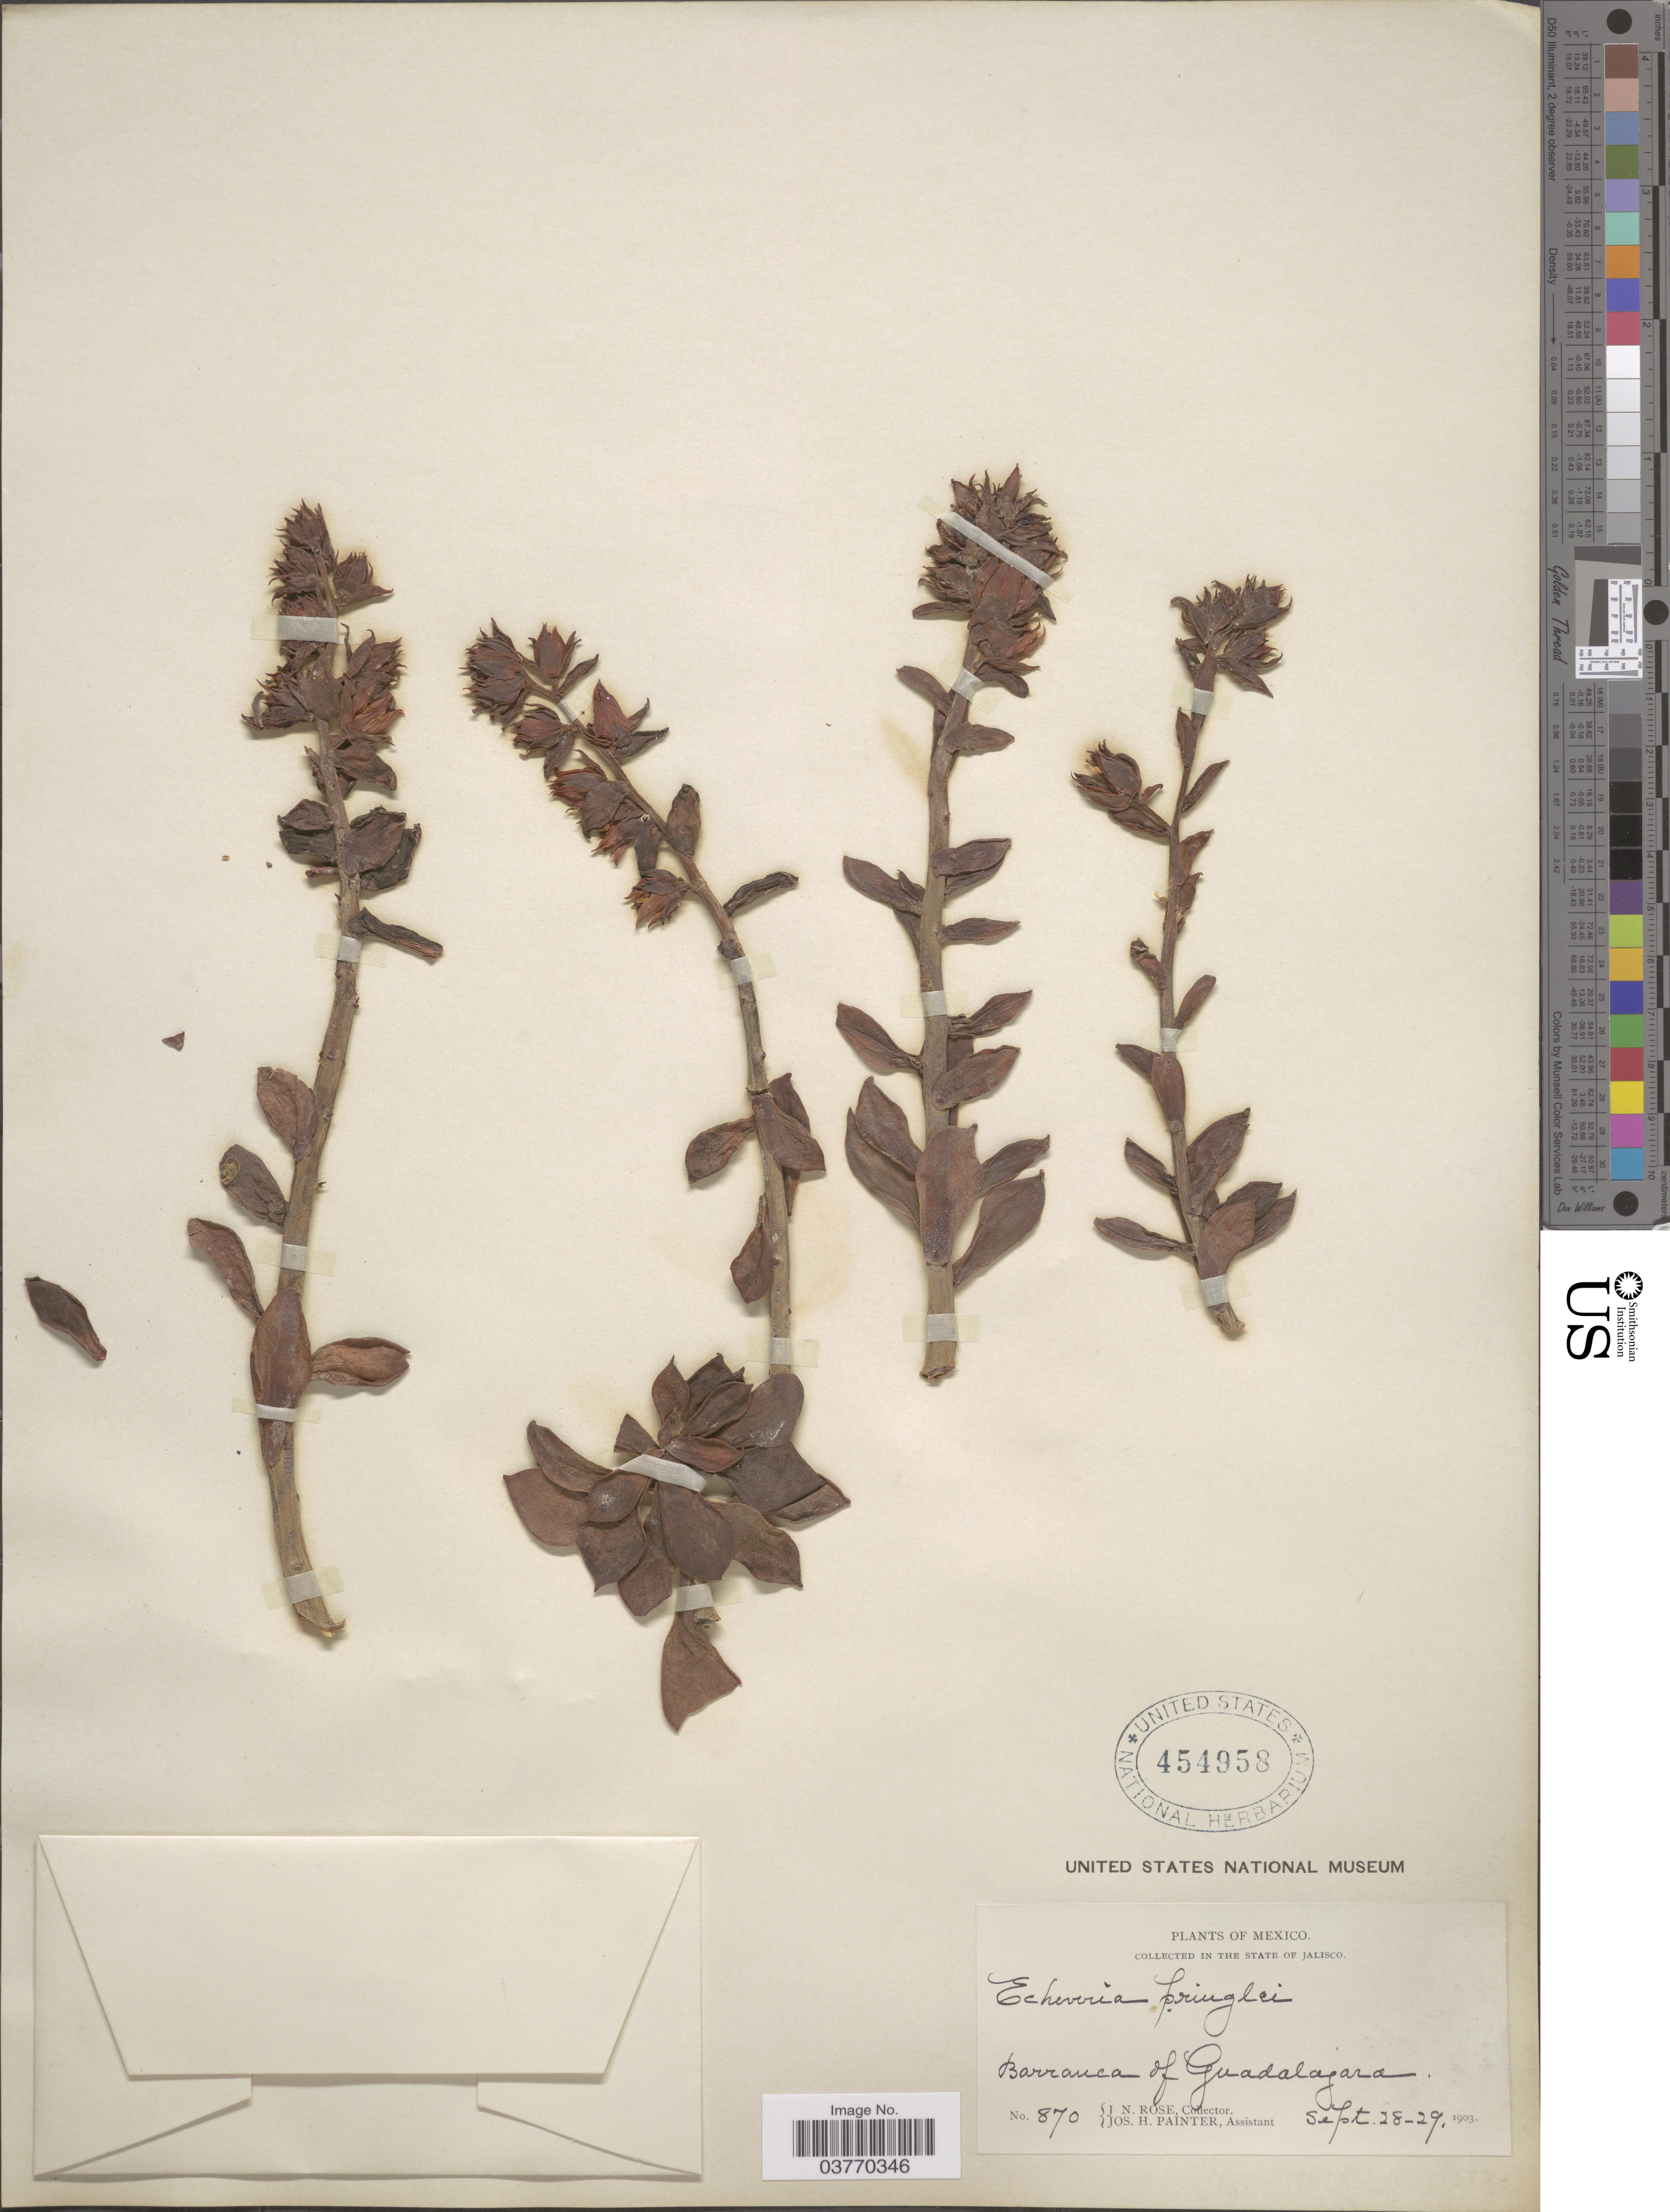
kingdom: Plantae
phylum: Tracheophyta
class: Magnoliopsida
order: Saxifragales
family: Crassulaceae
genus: Echeveria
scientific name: Echeveria pringlei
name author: (S. Watson) Rose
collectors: J. N. Rose & J. H. Painter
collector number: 870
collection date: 1903-09-28/1903-09-29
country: Mexico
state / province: Jalisco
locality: Barranca of Guadalajara.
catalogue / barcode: US 454958